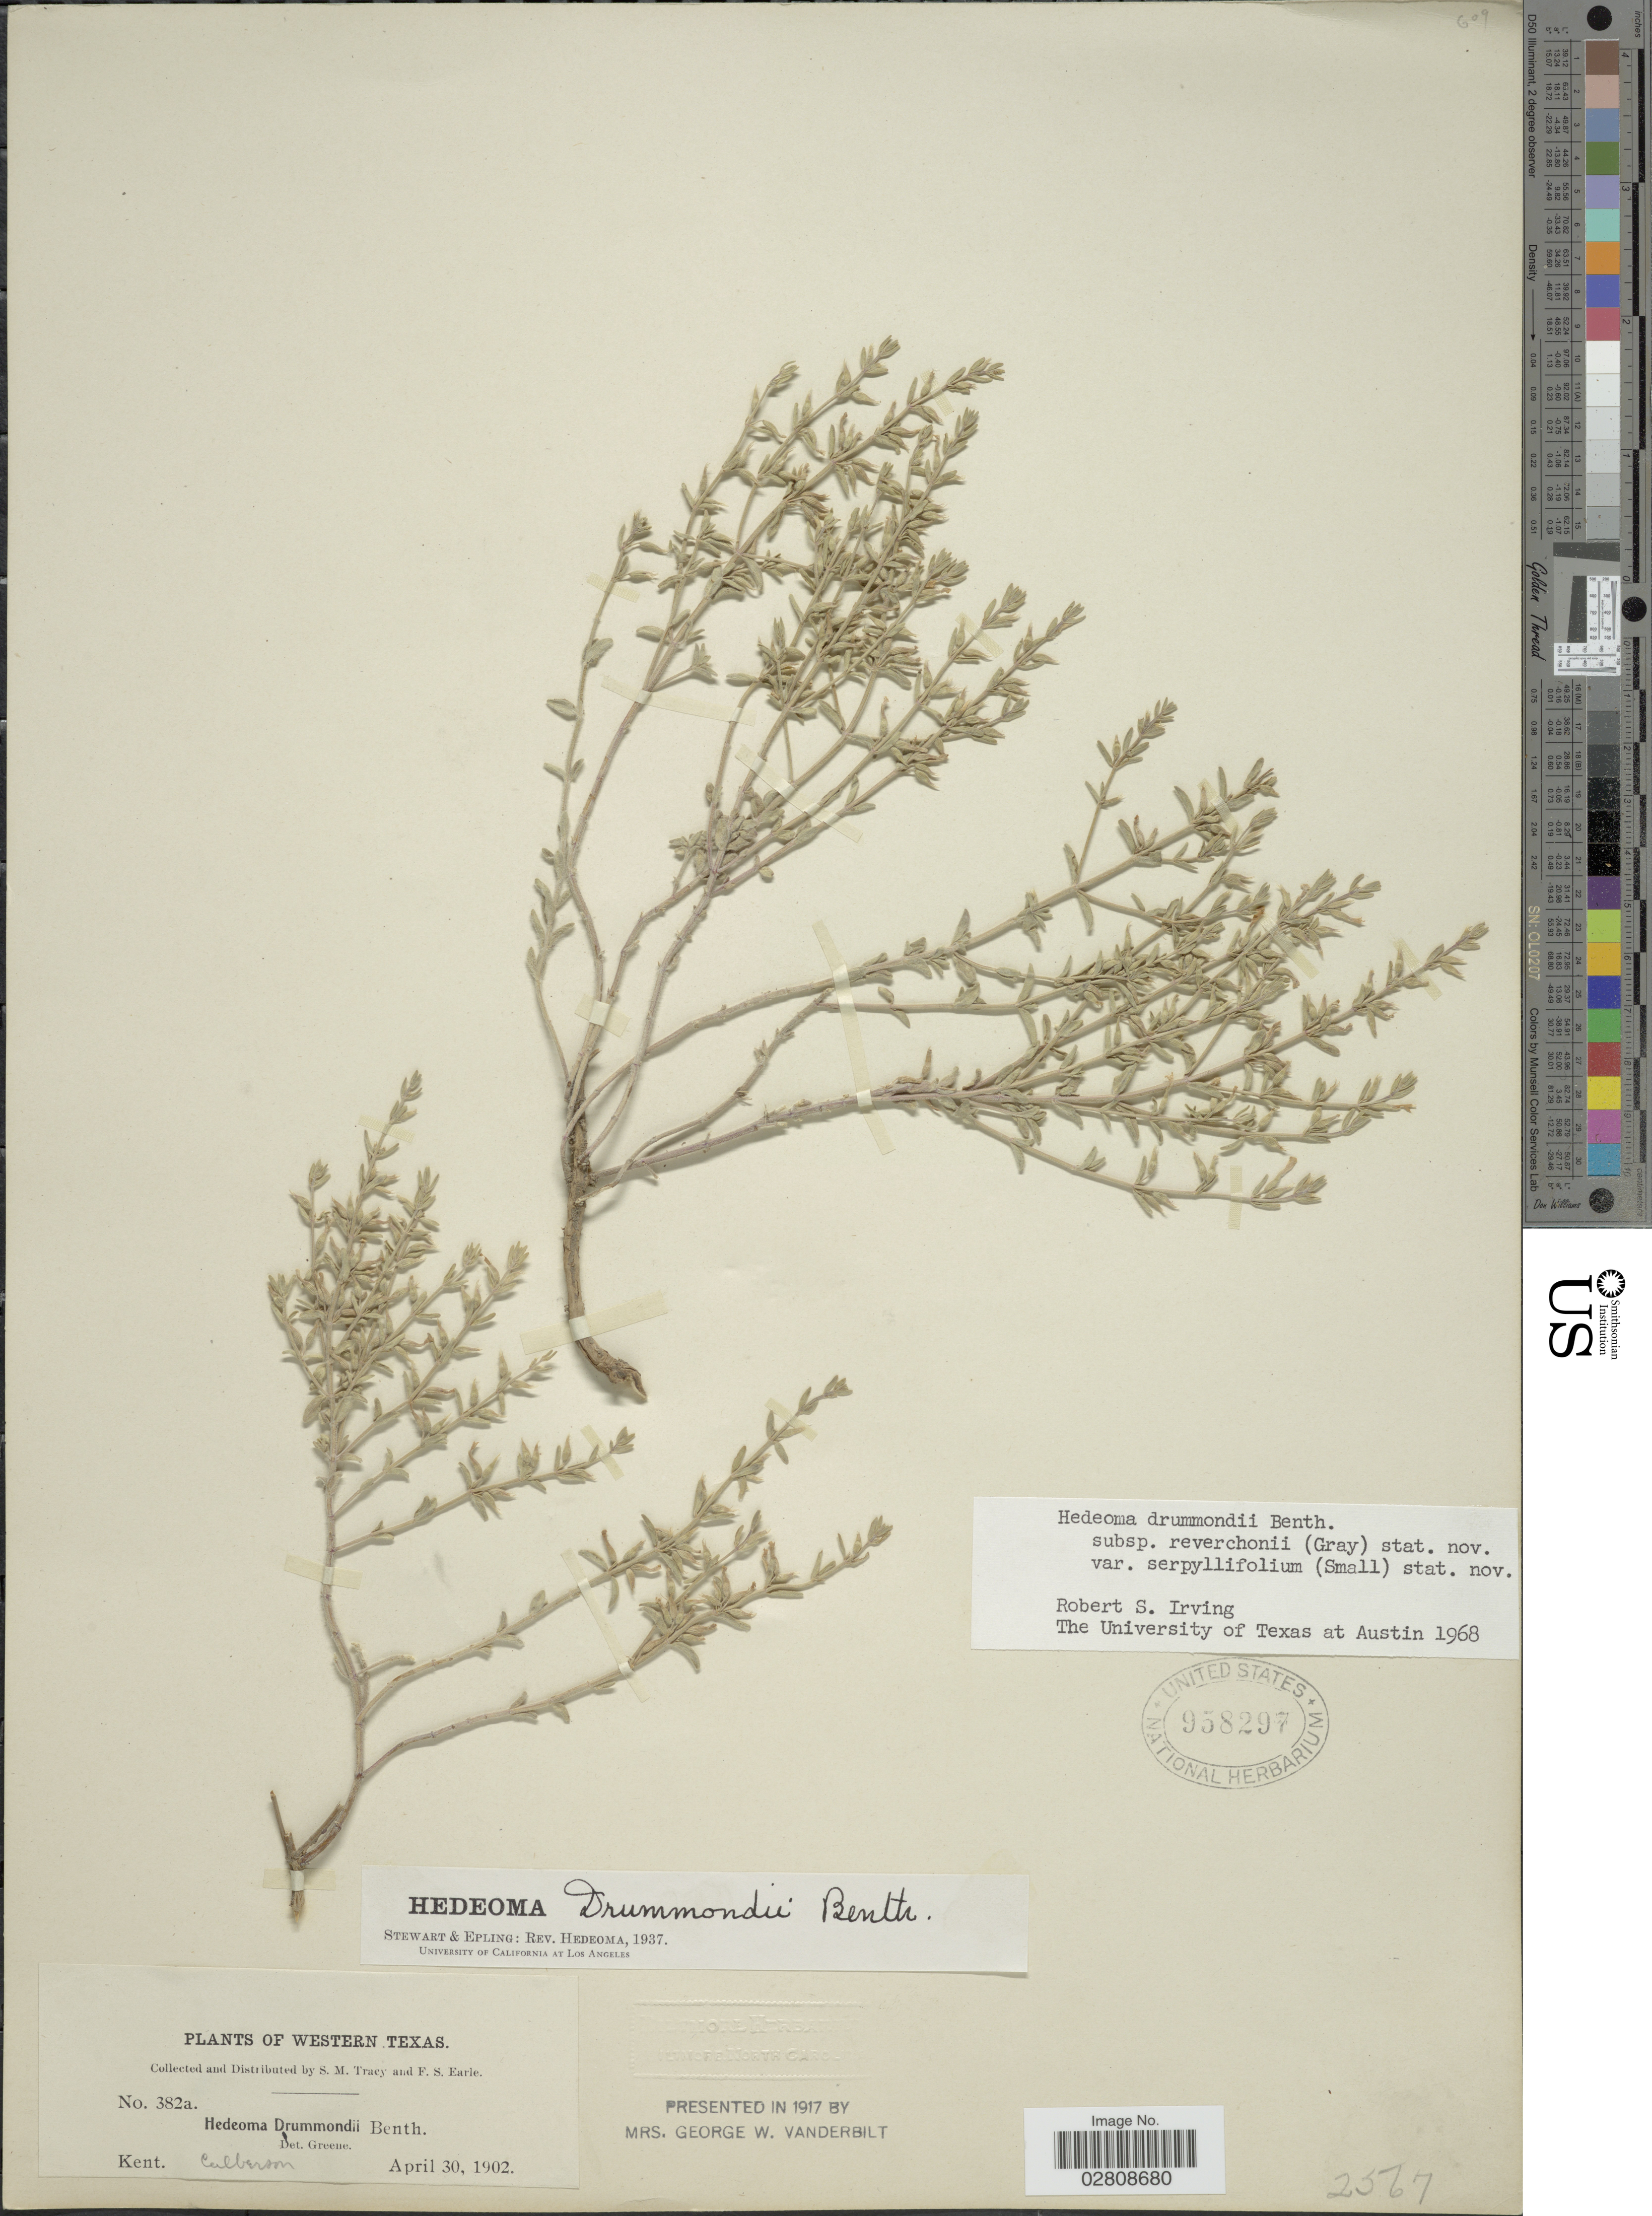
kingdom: Plantae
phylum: Tracheophyta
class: Magnoliopsida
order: Lamiales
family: Lamiaceae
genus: Hedeoma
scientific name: Hedeoma drummondii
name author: Benth.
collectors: F. S. Earle & F. S. Earle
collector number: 382a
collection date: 1902-04-30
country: United States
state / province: Texas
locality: Western Texas. Kent. Culberson.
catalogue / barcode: US 958297